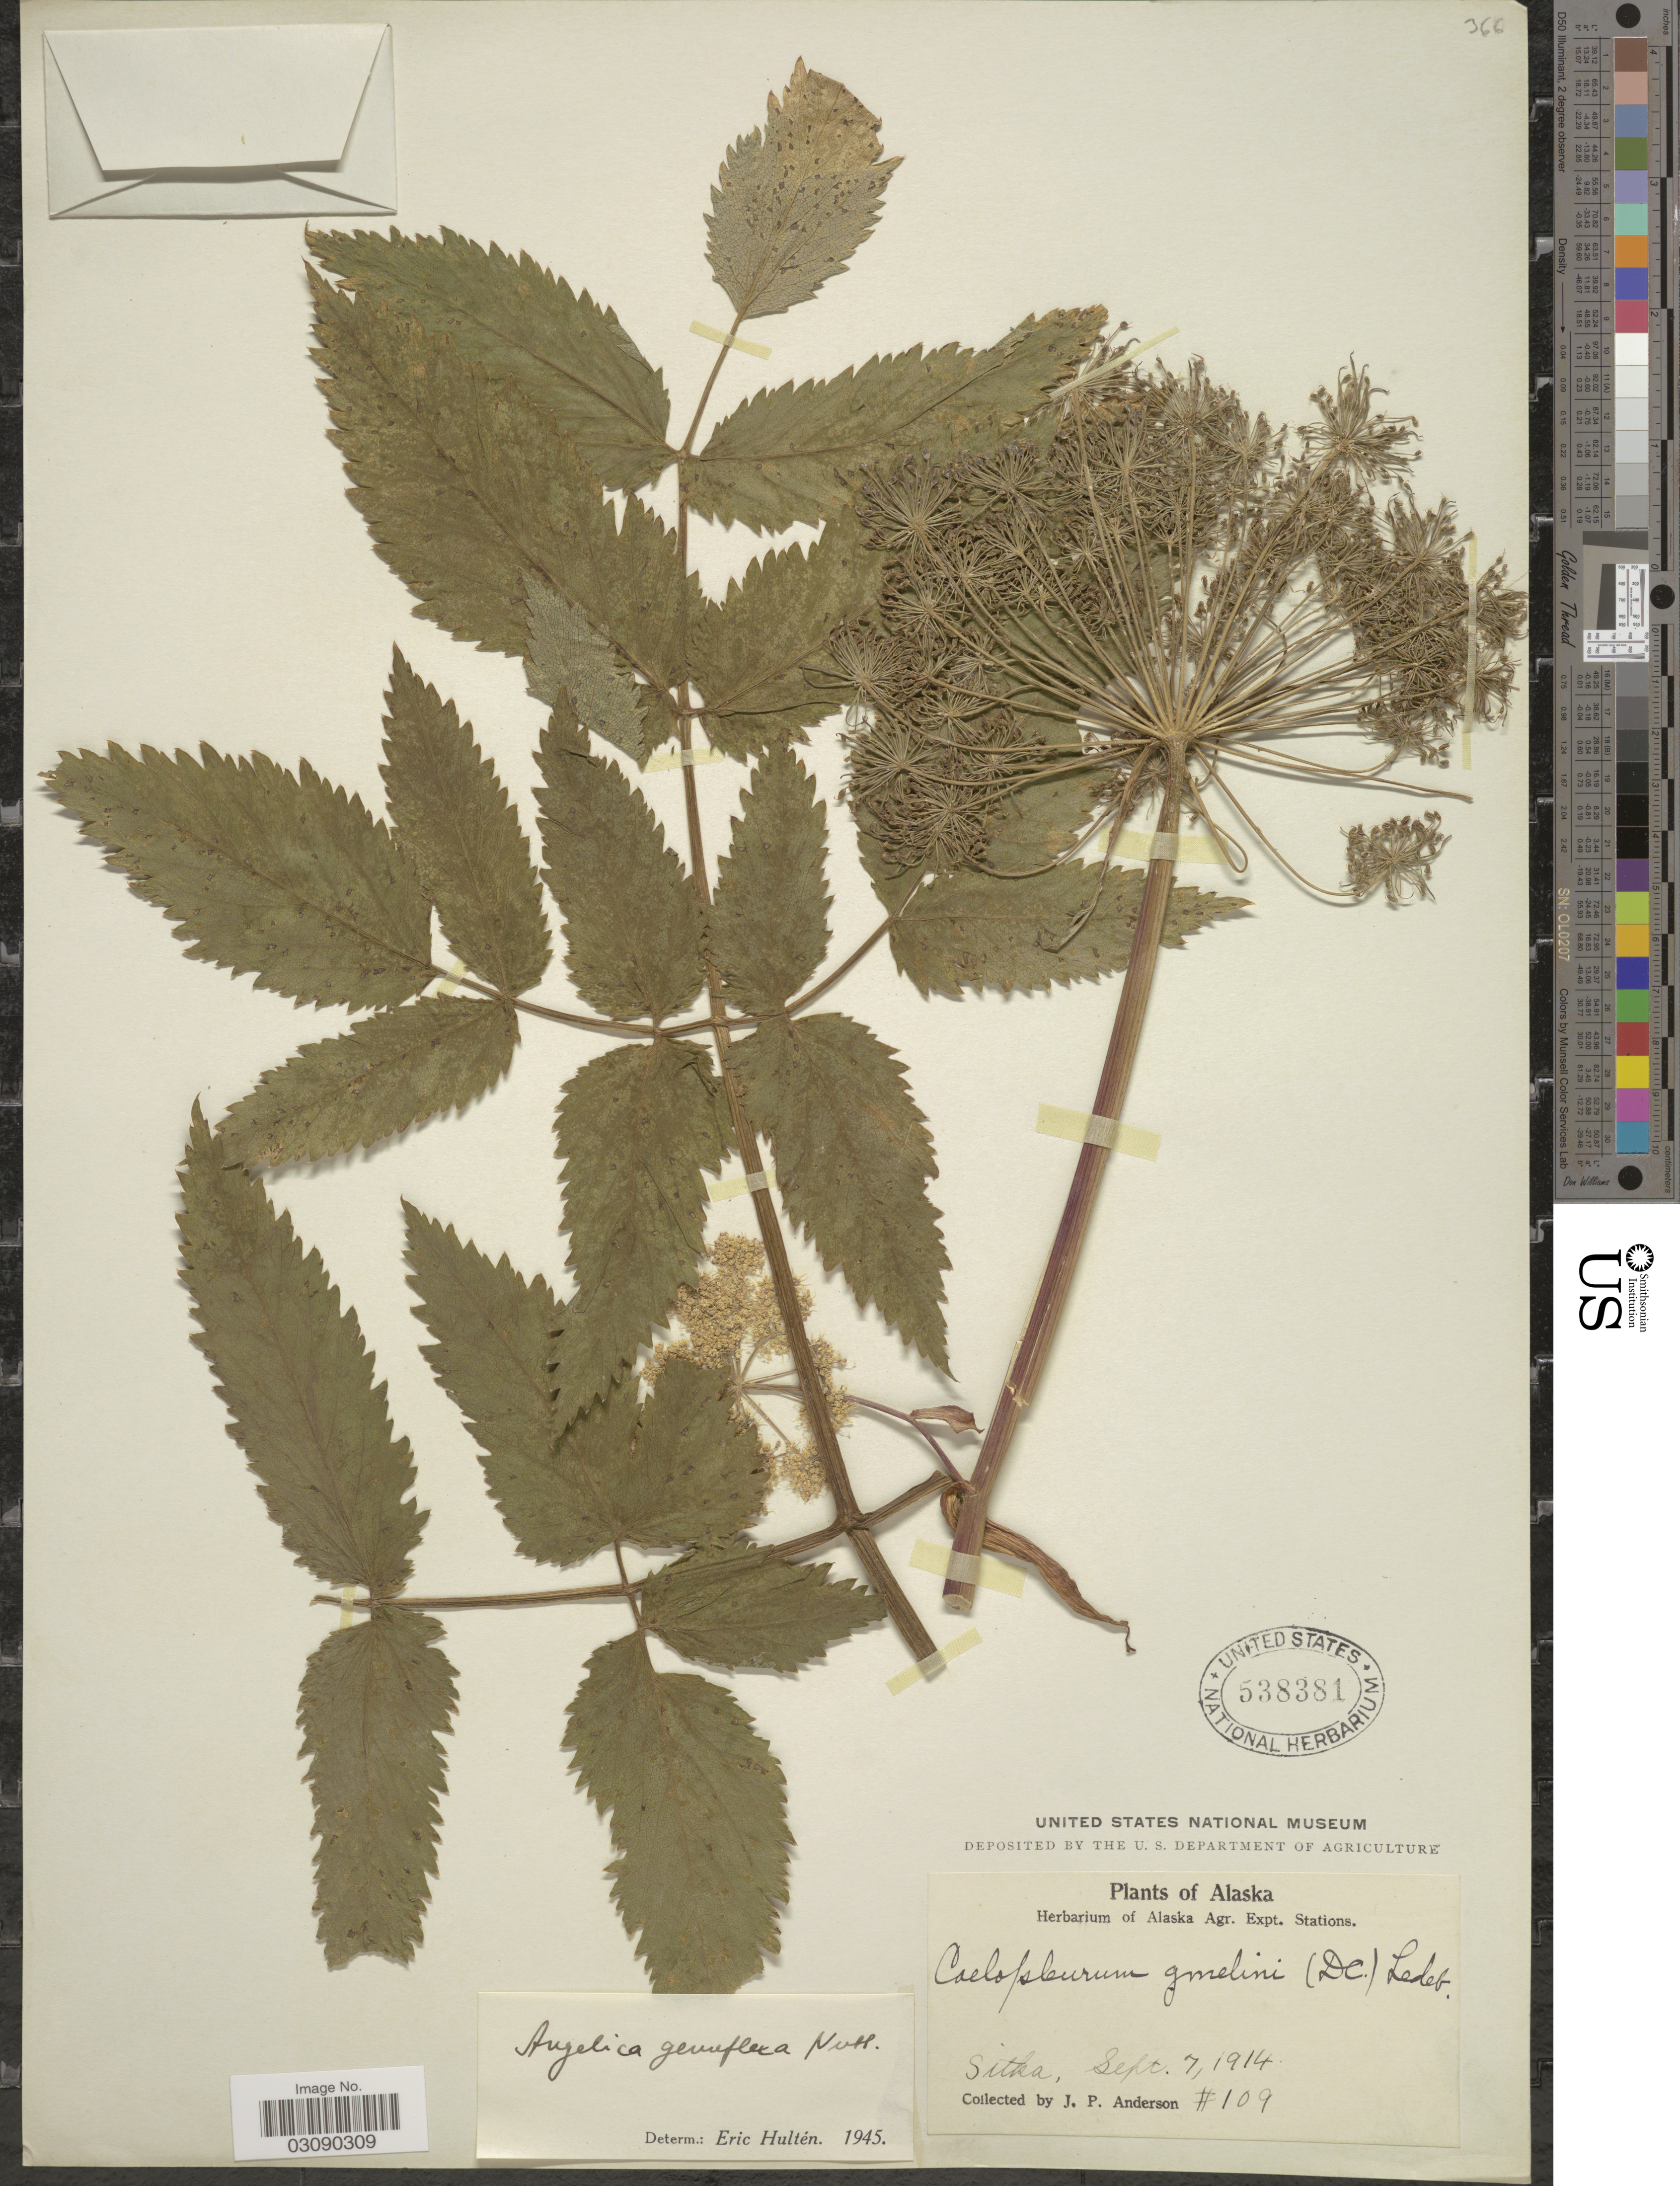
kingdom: Plantae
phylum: Tracheophyta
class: Magnoliopsida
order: Apiales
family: Apiaceae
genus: Angelica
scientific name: Angelica genuflexa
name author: Nutt.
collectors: J. P. Anderson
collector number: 109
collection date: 1914-09-07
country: United States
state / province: Alaska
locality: Sitka.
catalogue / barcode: US 538381